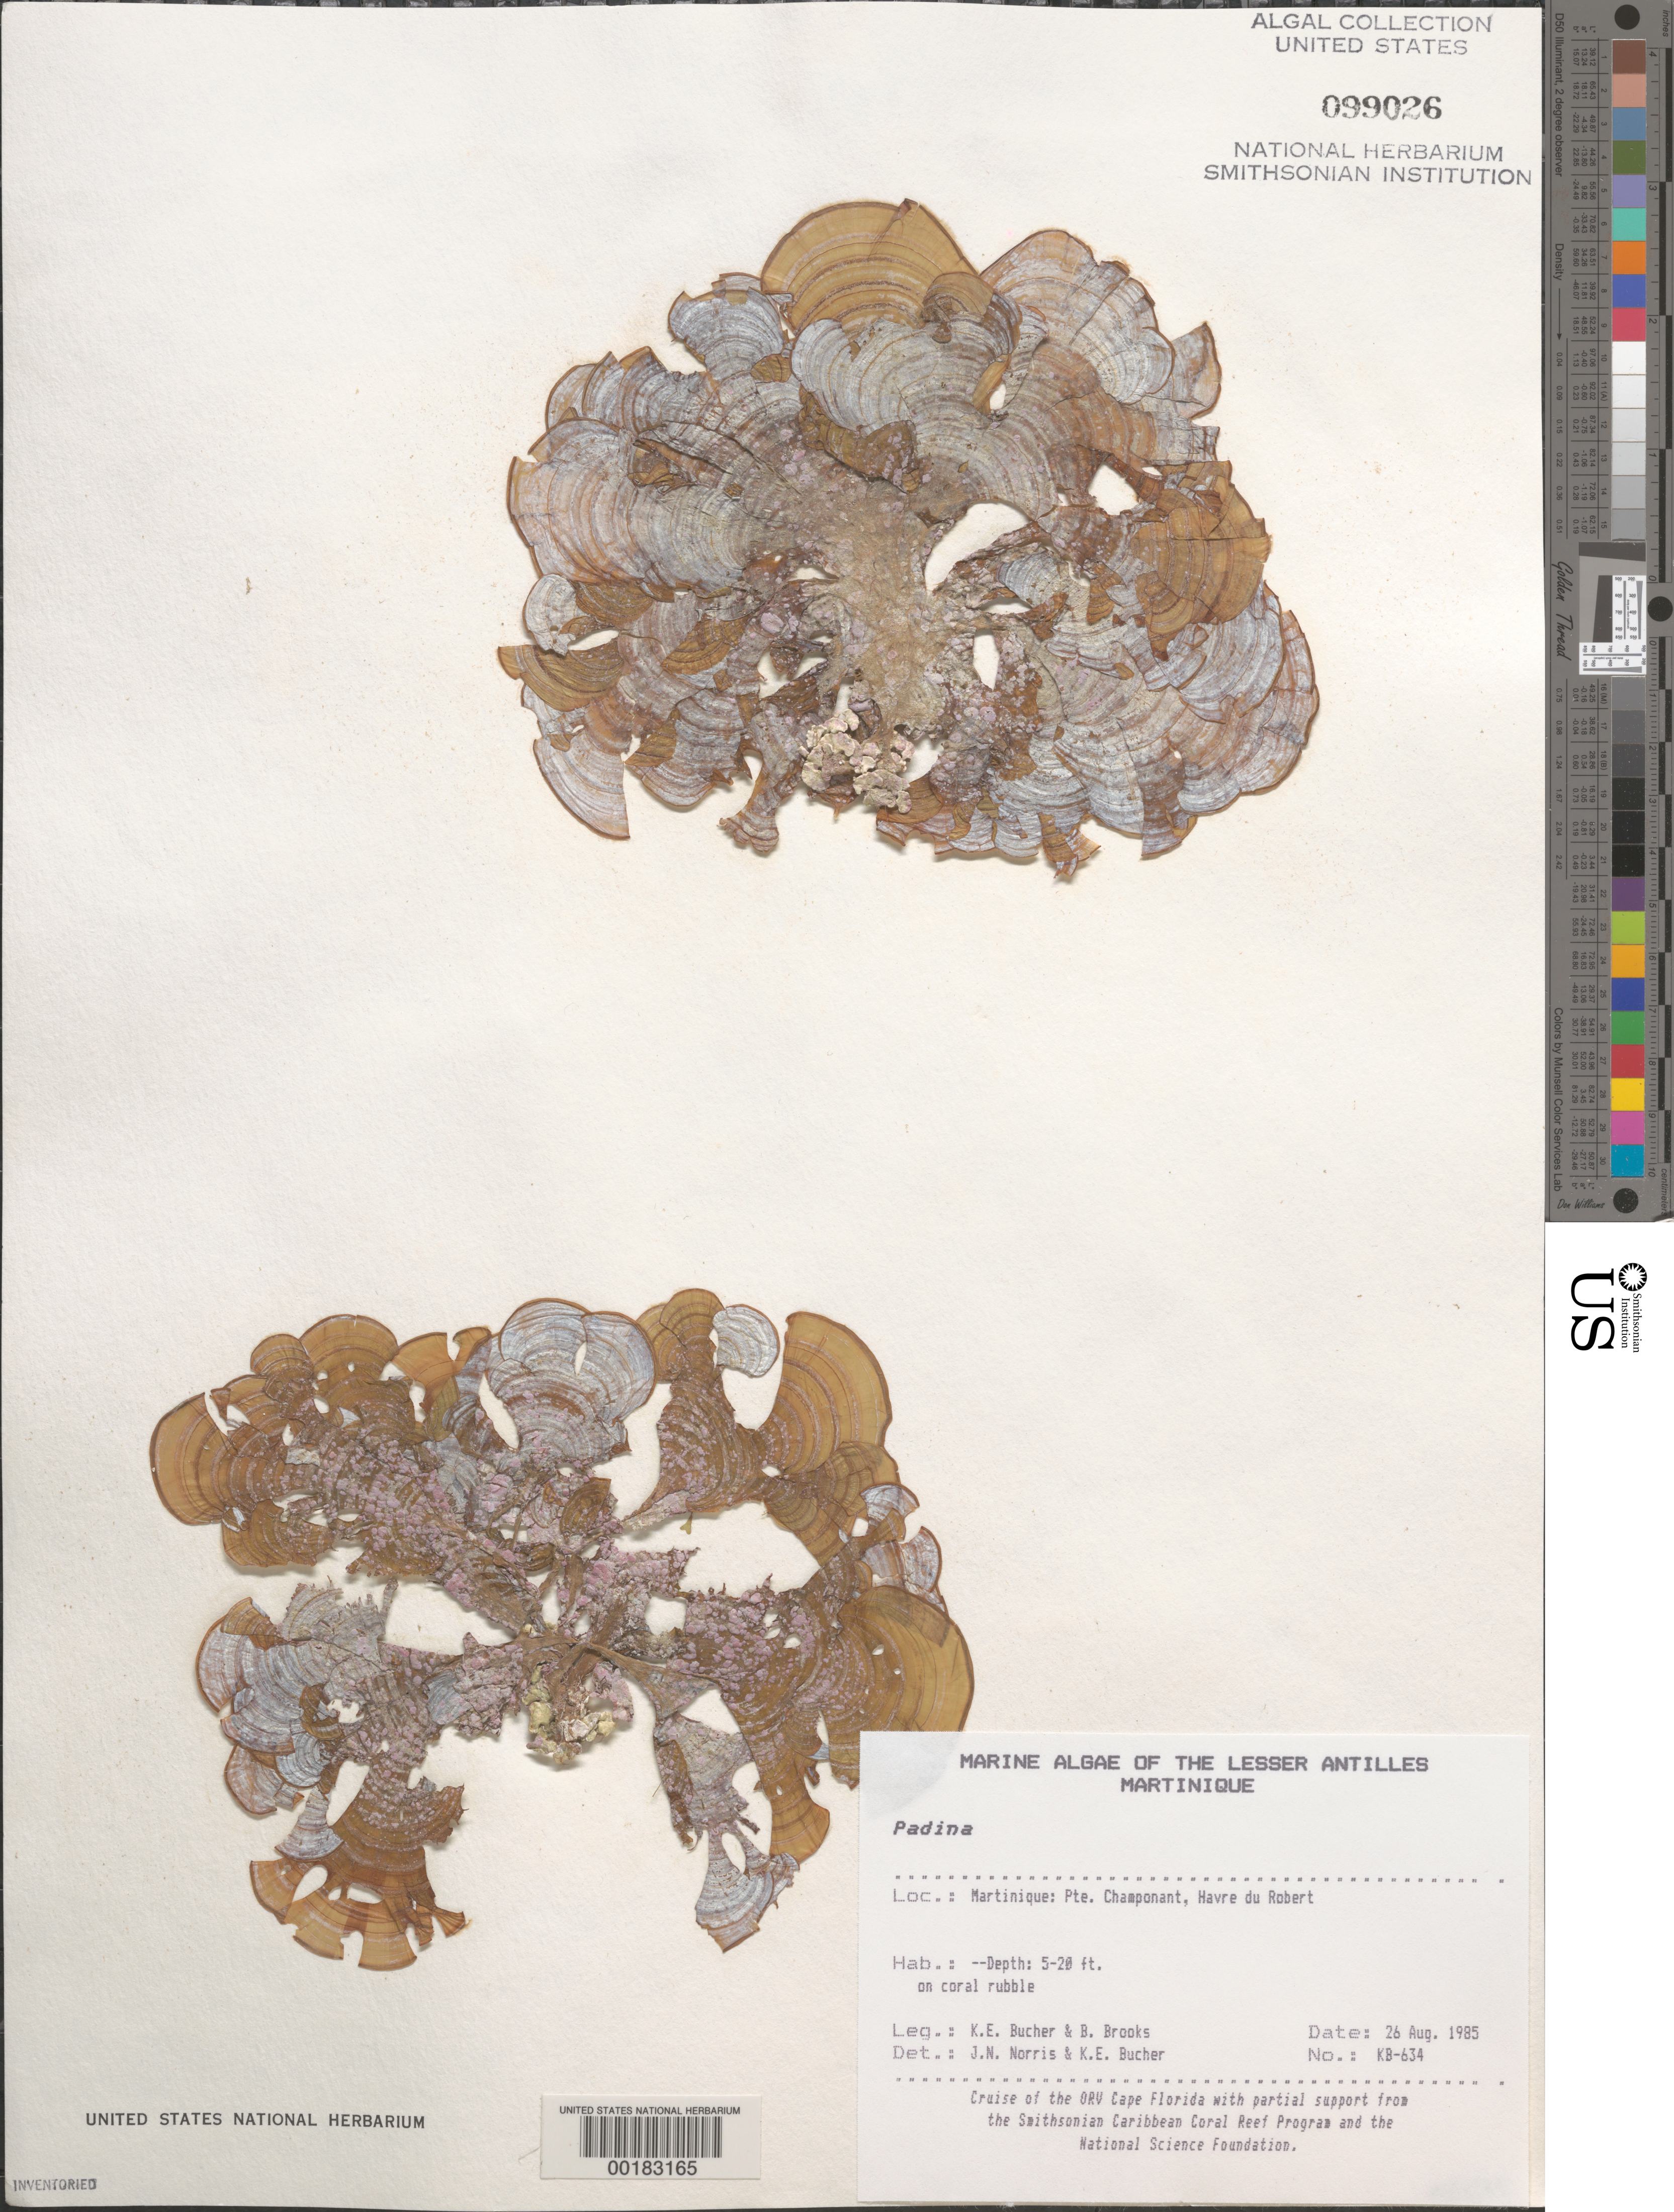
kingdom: Chromista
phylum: Ochrophyta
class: Phaeophyceae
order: Dictyotales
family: Dictyotaceae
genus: Padina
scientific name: Padina sp.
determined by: Norris, J. N.; Bucher, K. E.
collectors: K. E. Bucher & B. Brooks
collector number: Kb-634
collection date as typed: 26 Aug 1985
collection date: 1985-08-26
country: Martinique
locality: Pointe Champonant, Havre du Robert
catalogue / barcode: US 99026